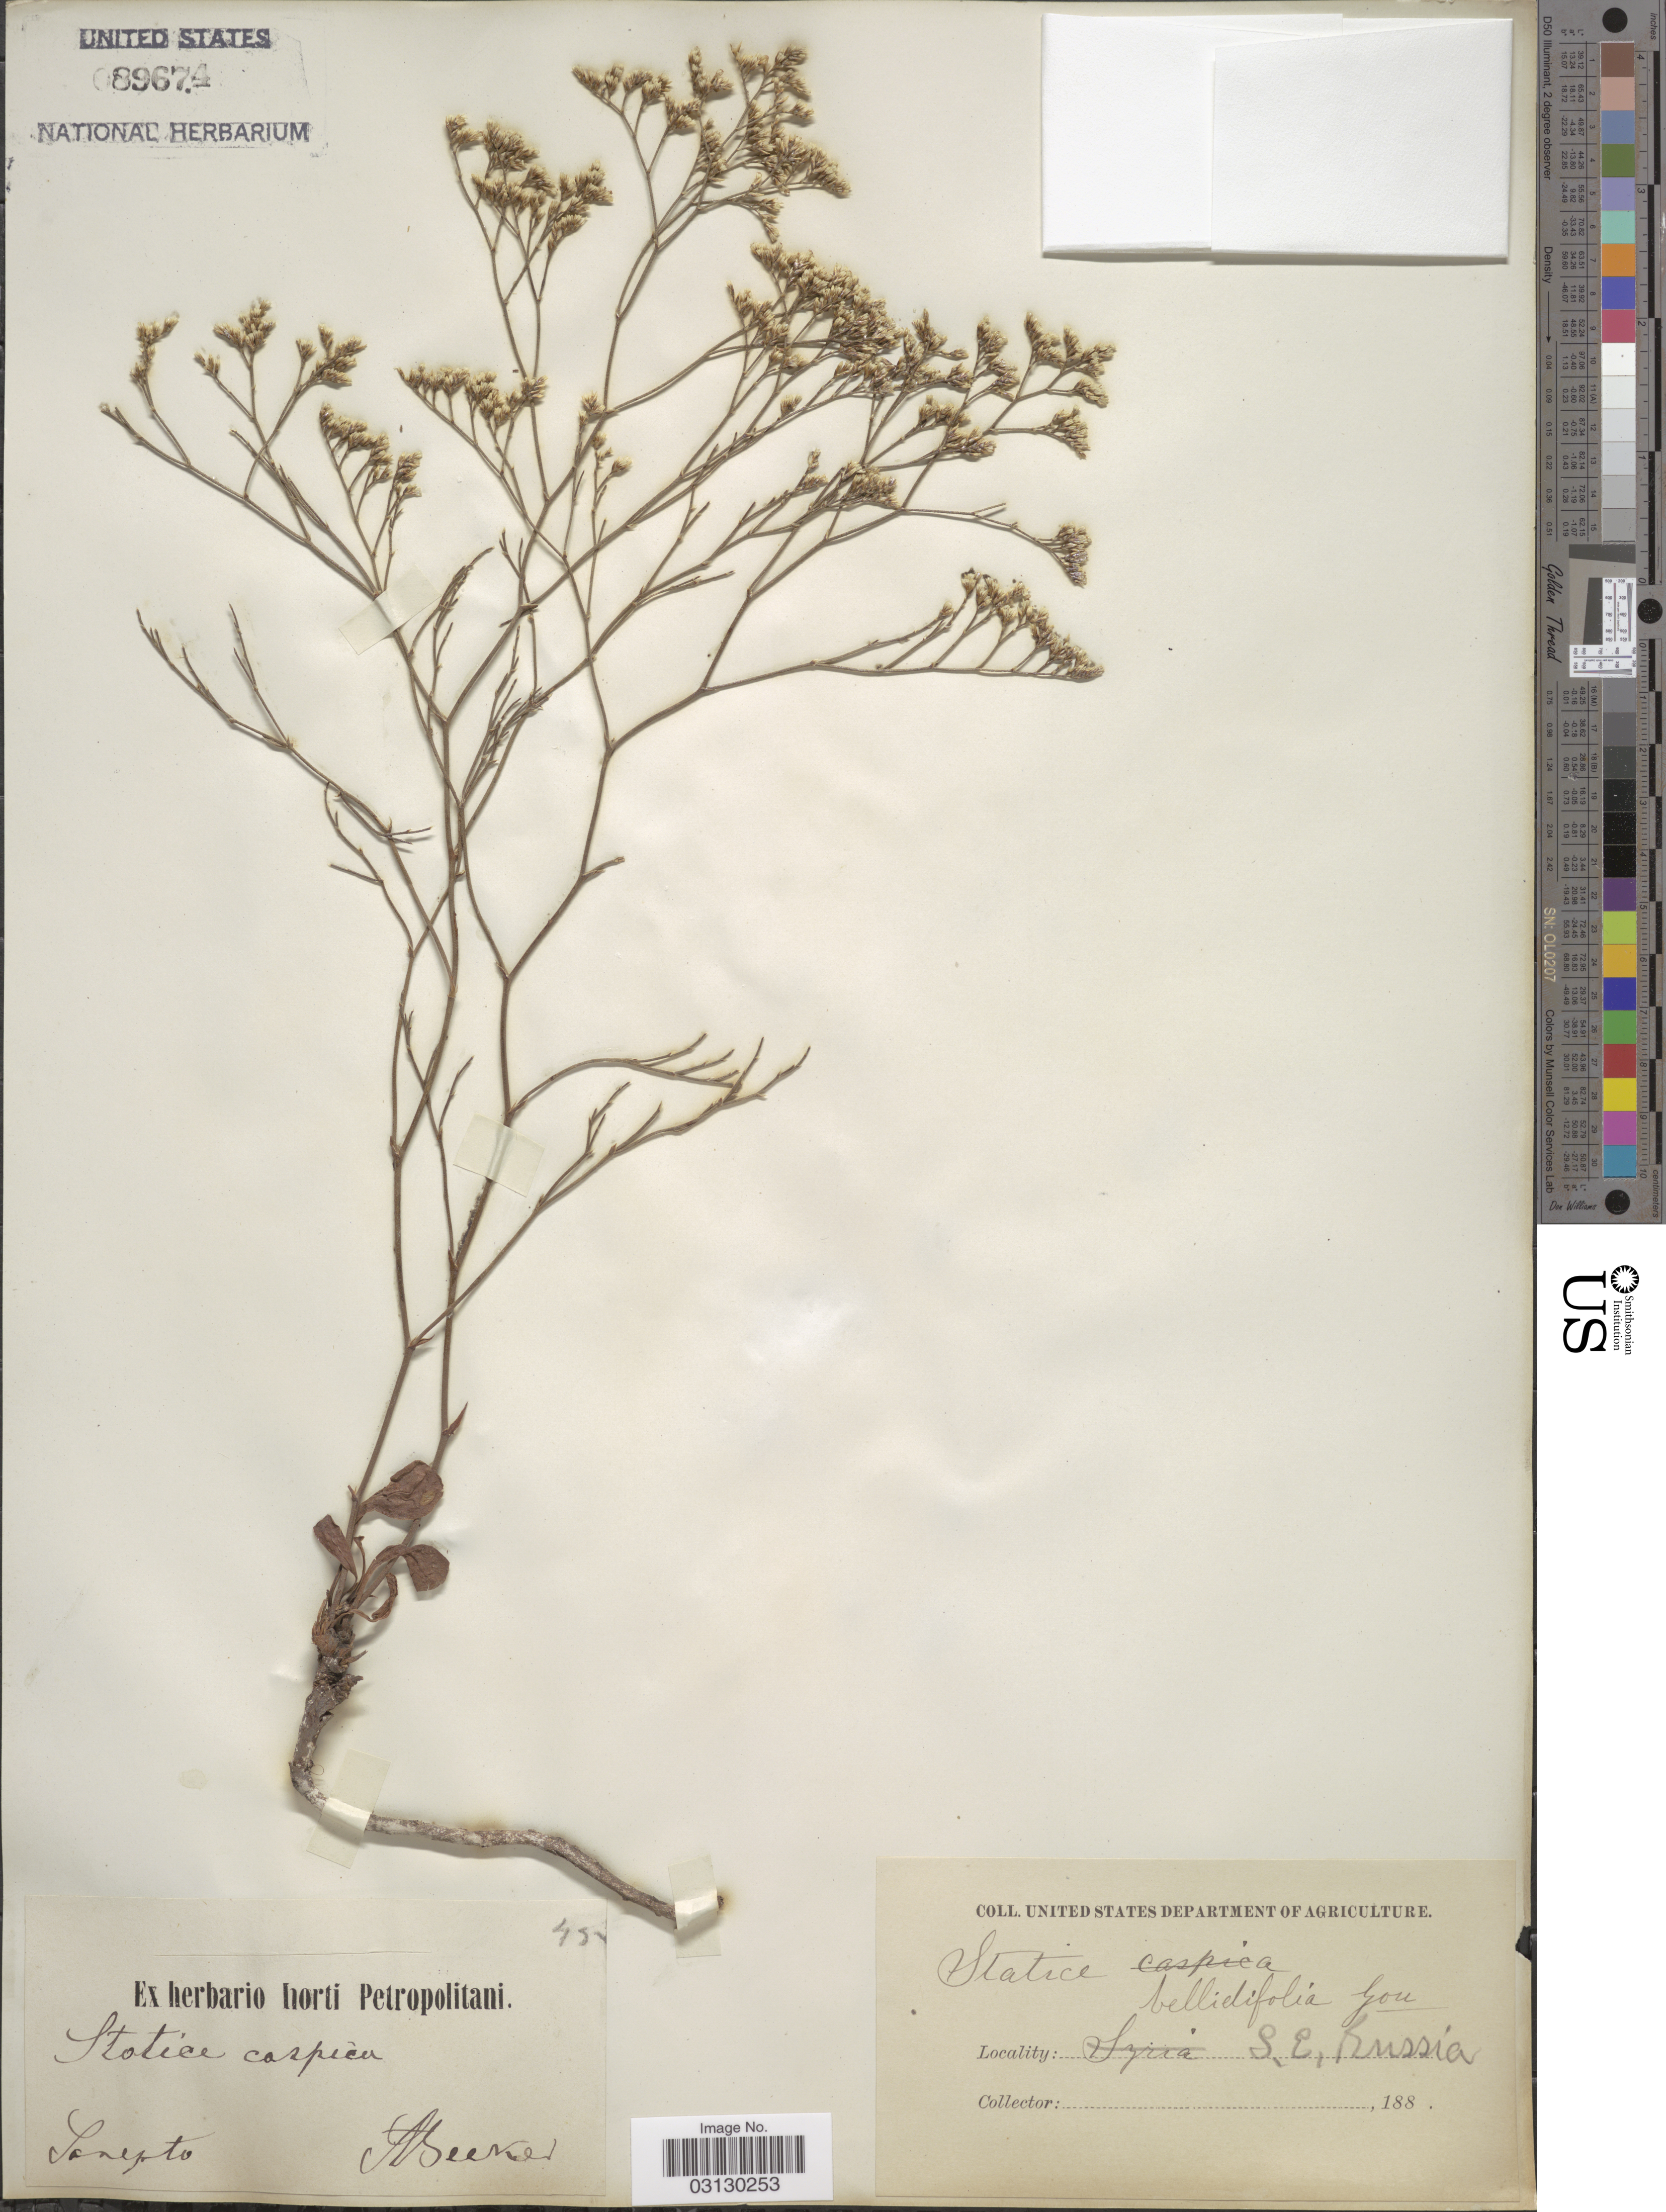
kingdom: Plantae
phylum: Tracheophyta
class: Magnoliopsida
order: Caryophyllales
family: Plumbaginaceae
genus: Limonium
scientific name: Limonium bellidifolium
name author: (Gouan) Dumort.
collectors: A. Becker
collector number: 45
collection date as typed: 188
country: Russian Federation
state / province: Volgograd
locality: S.E. Russia, Sarepta.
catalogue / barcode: US 89674